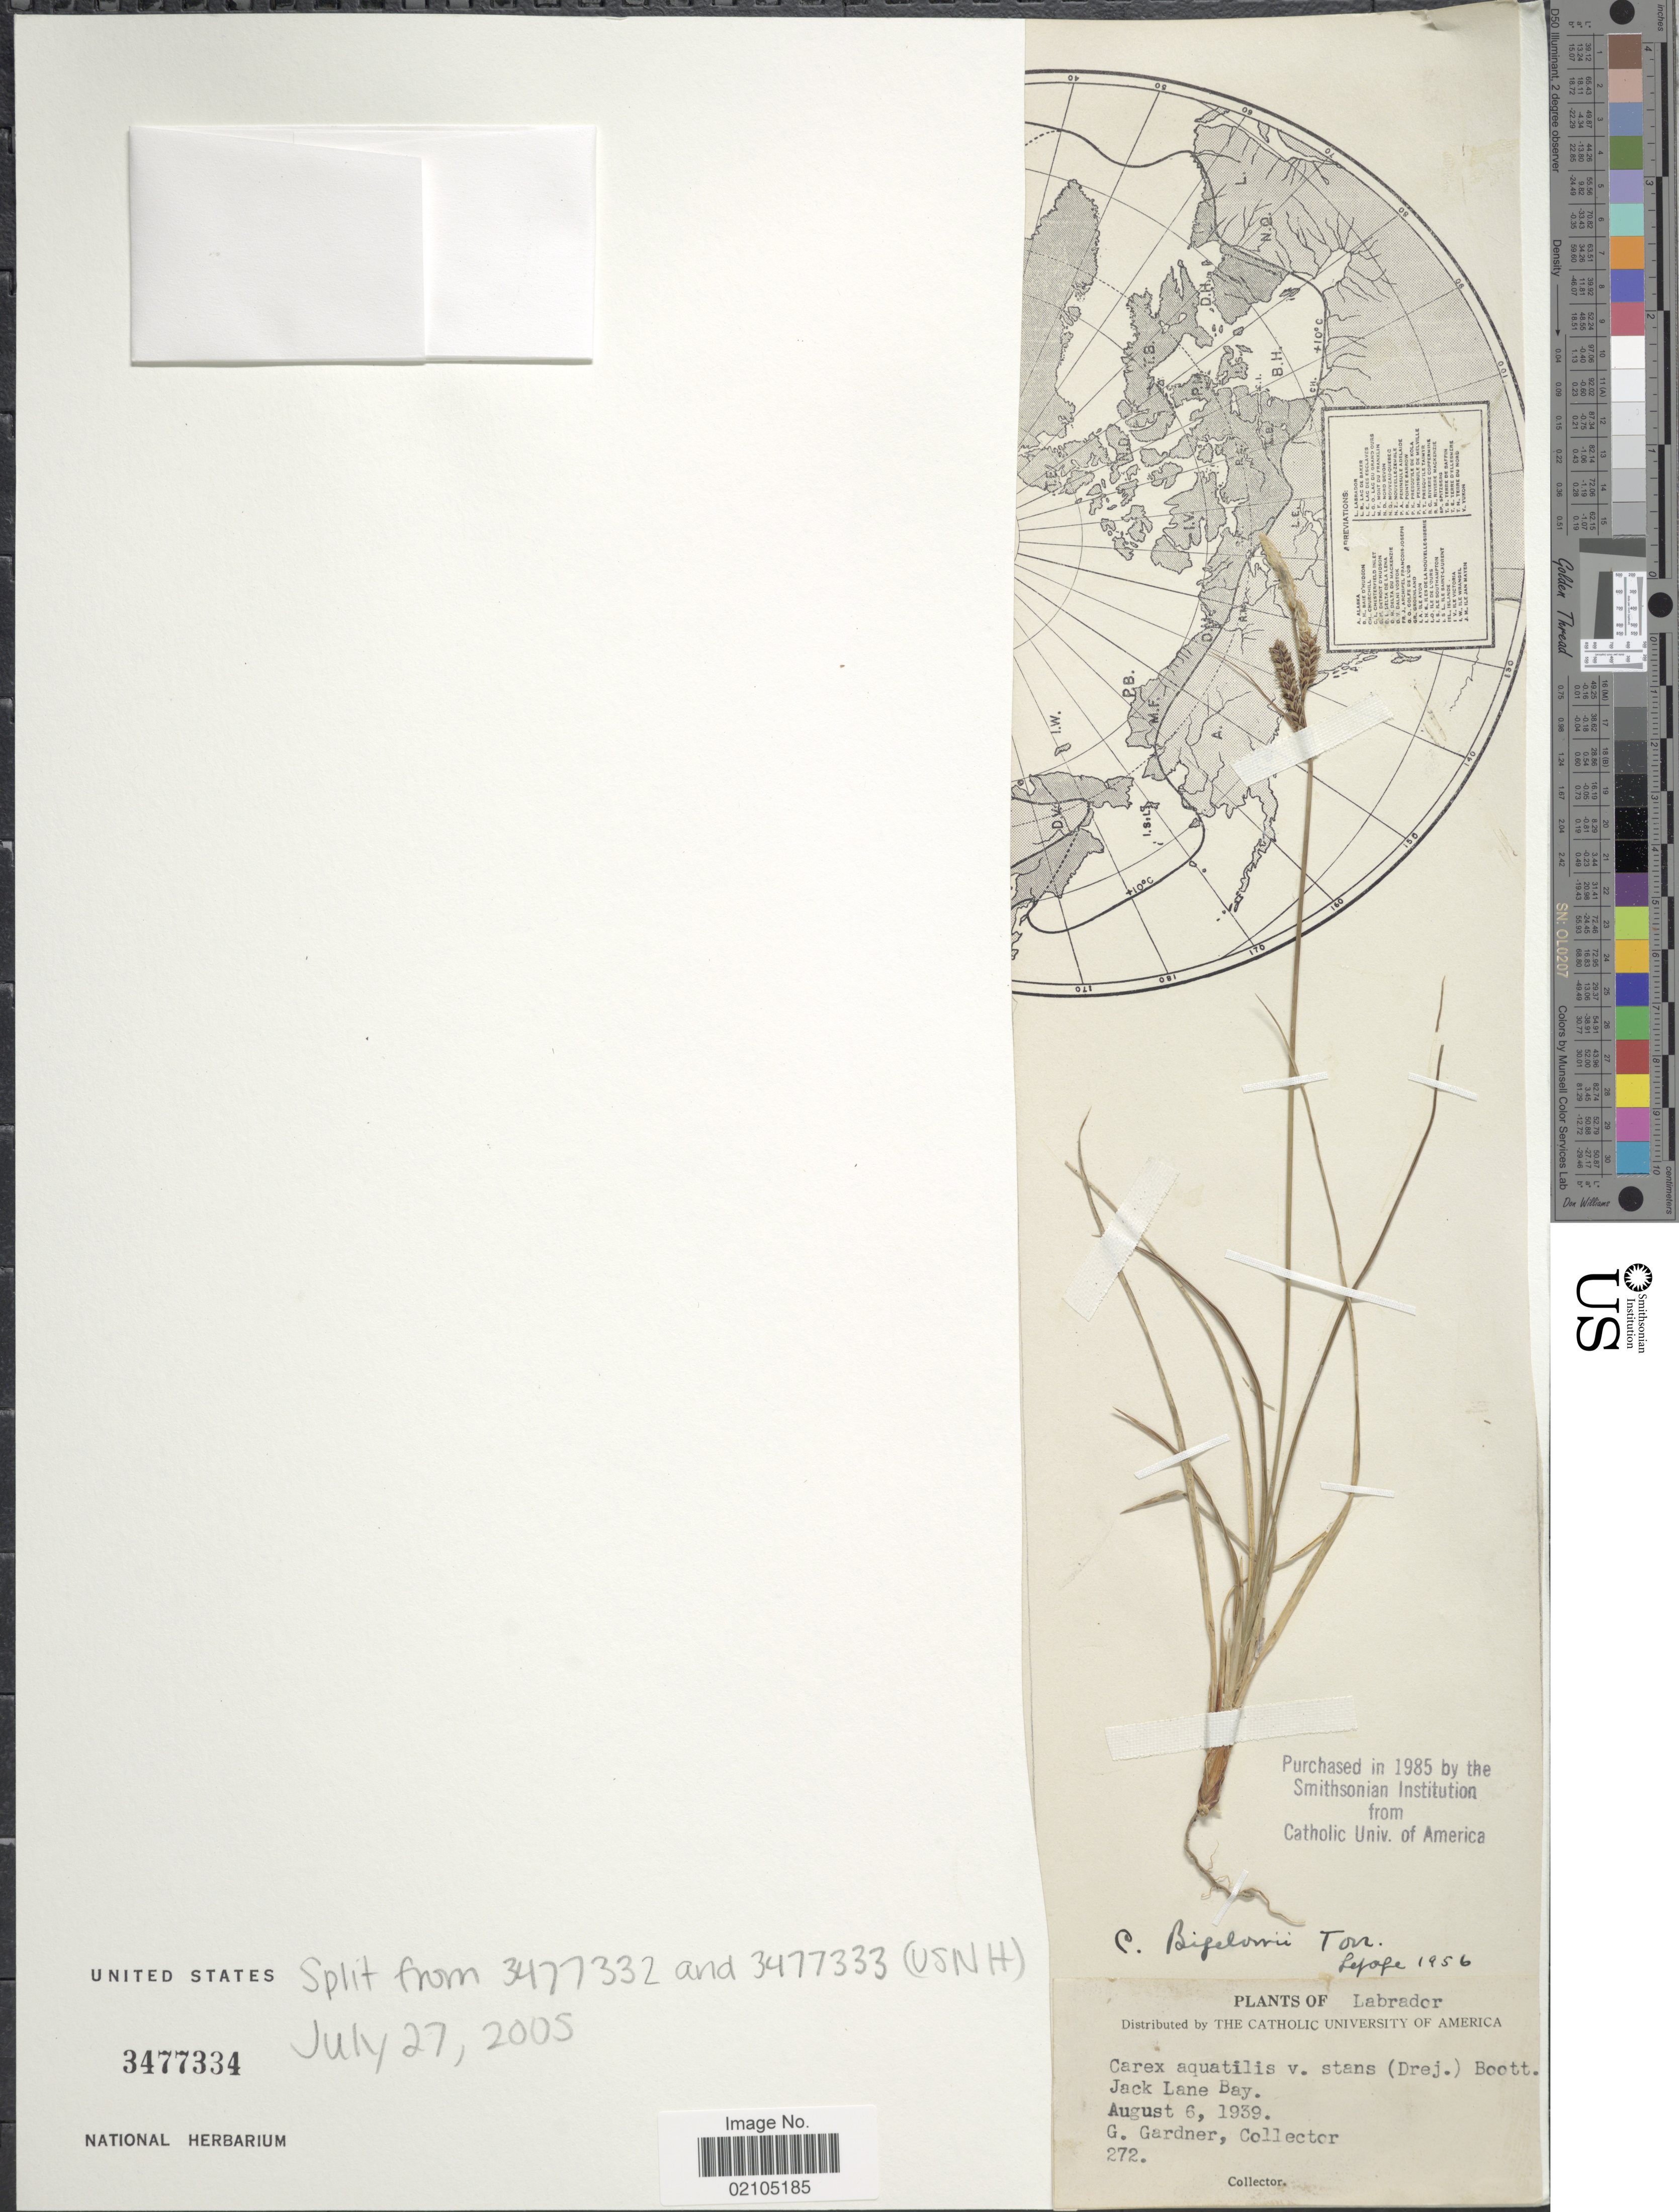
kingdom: Plantae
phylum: Tracheophyta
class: Liliopsida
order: Poales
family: Cyperaceae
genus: Carex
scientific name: Carex bigelowii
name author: Torr. ex Schwein.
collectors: G. Gardner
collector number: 272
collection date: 1939-08-06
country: Canada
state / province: Newfoundland and Labrador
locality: Labrador, Jack Lane Bay.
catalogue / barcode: US 3477334